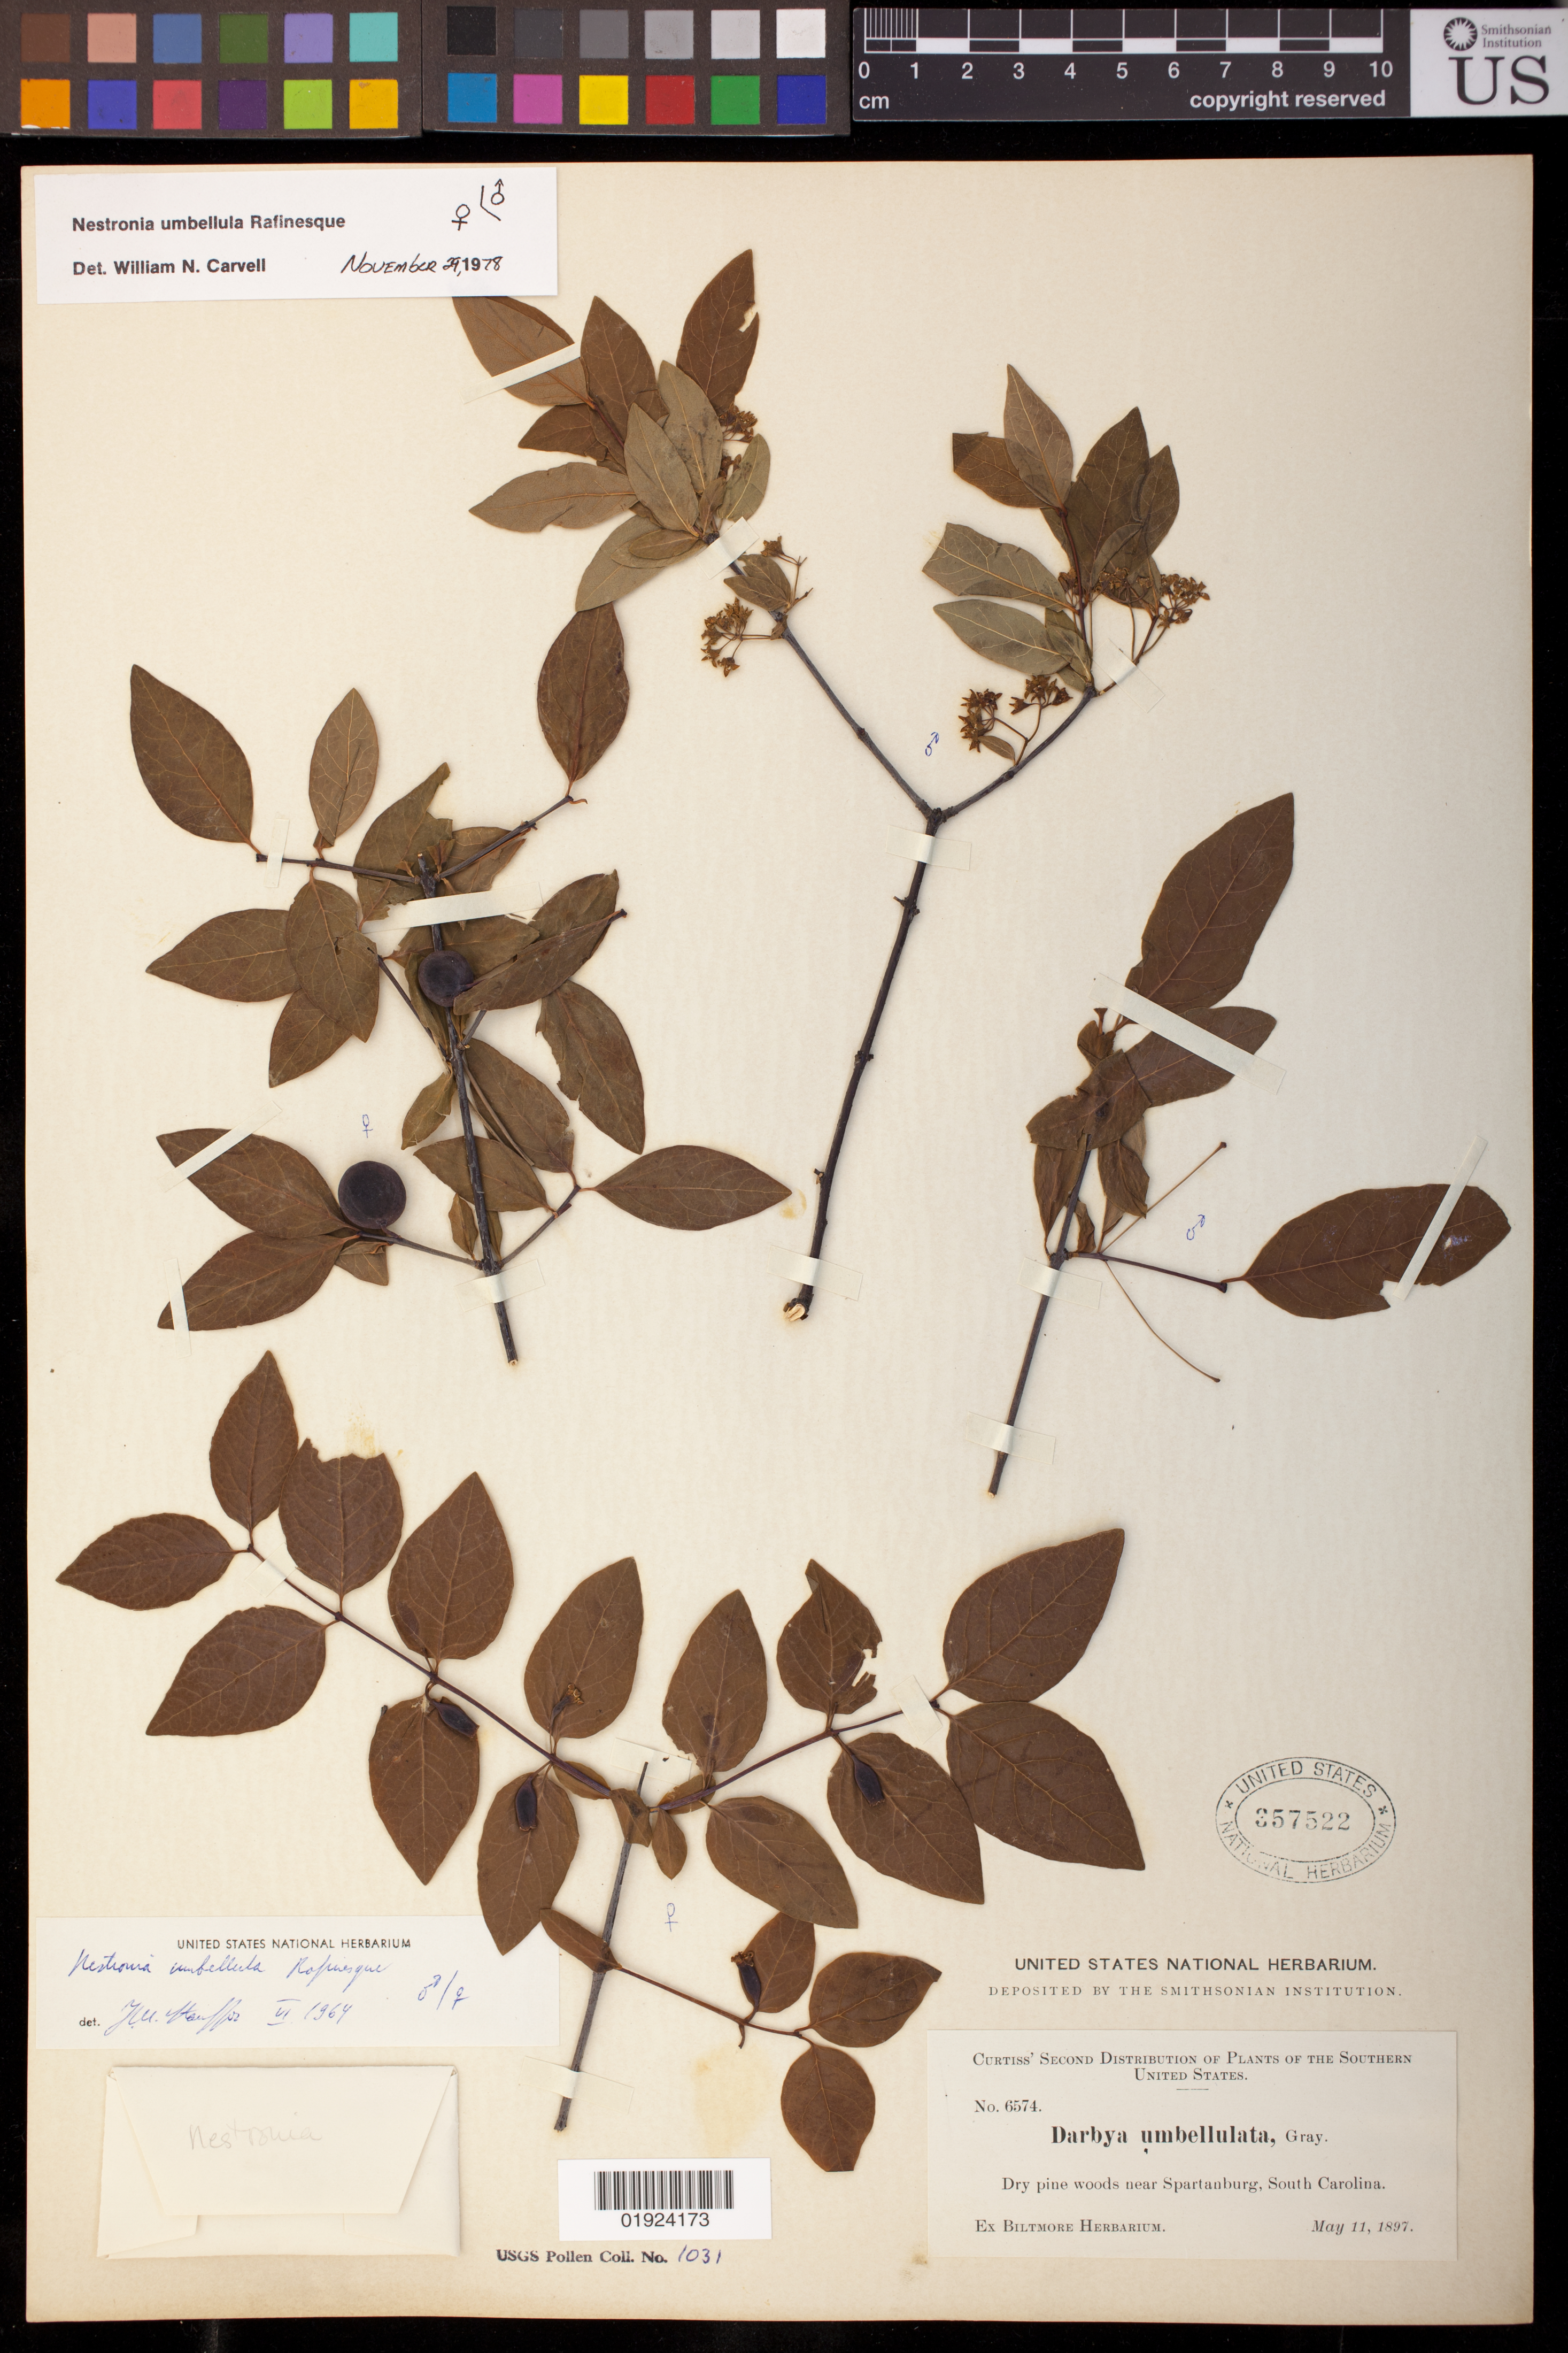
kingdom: Plantae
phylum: Tracheophyta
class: Magnoliopsida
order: Santalales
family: Santalaceae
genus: Nestronia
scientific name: Nestronia umbellula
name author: Raf.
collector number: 6574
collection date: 1897-05-11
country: United States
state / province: South Carolina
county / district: Spartanburg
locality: Near Spartanburg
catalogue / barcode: US 357522